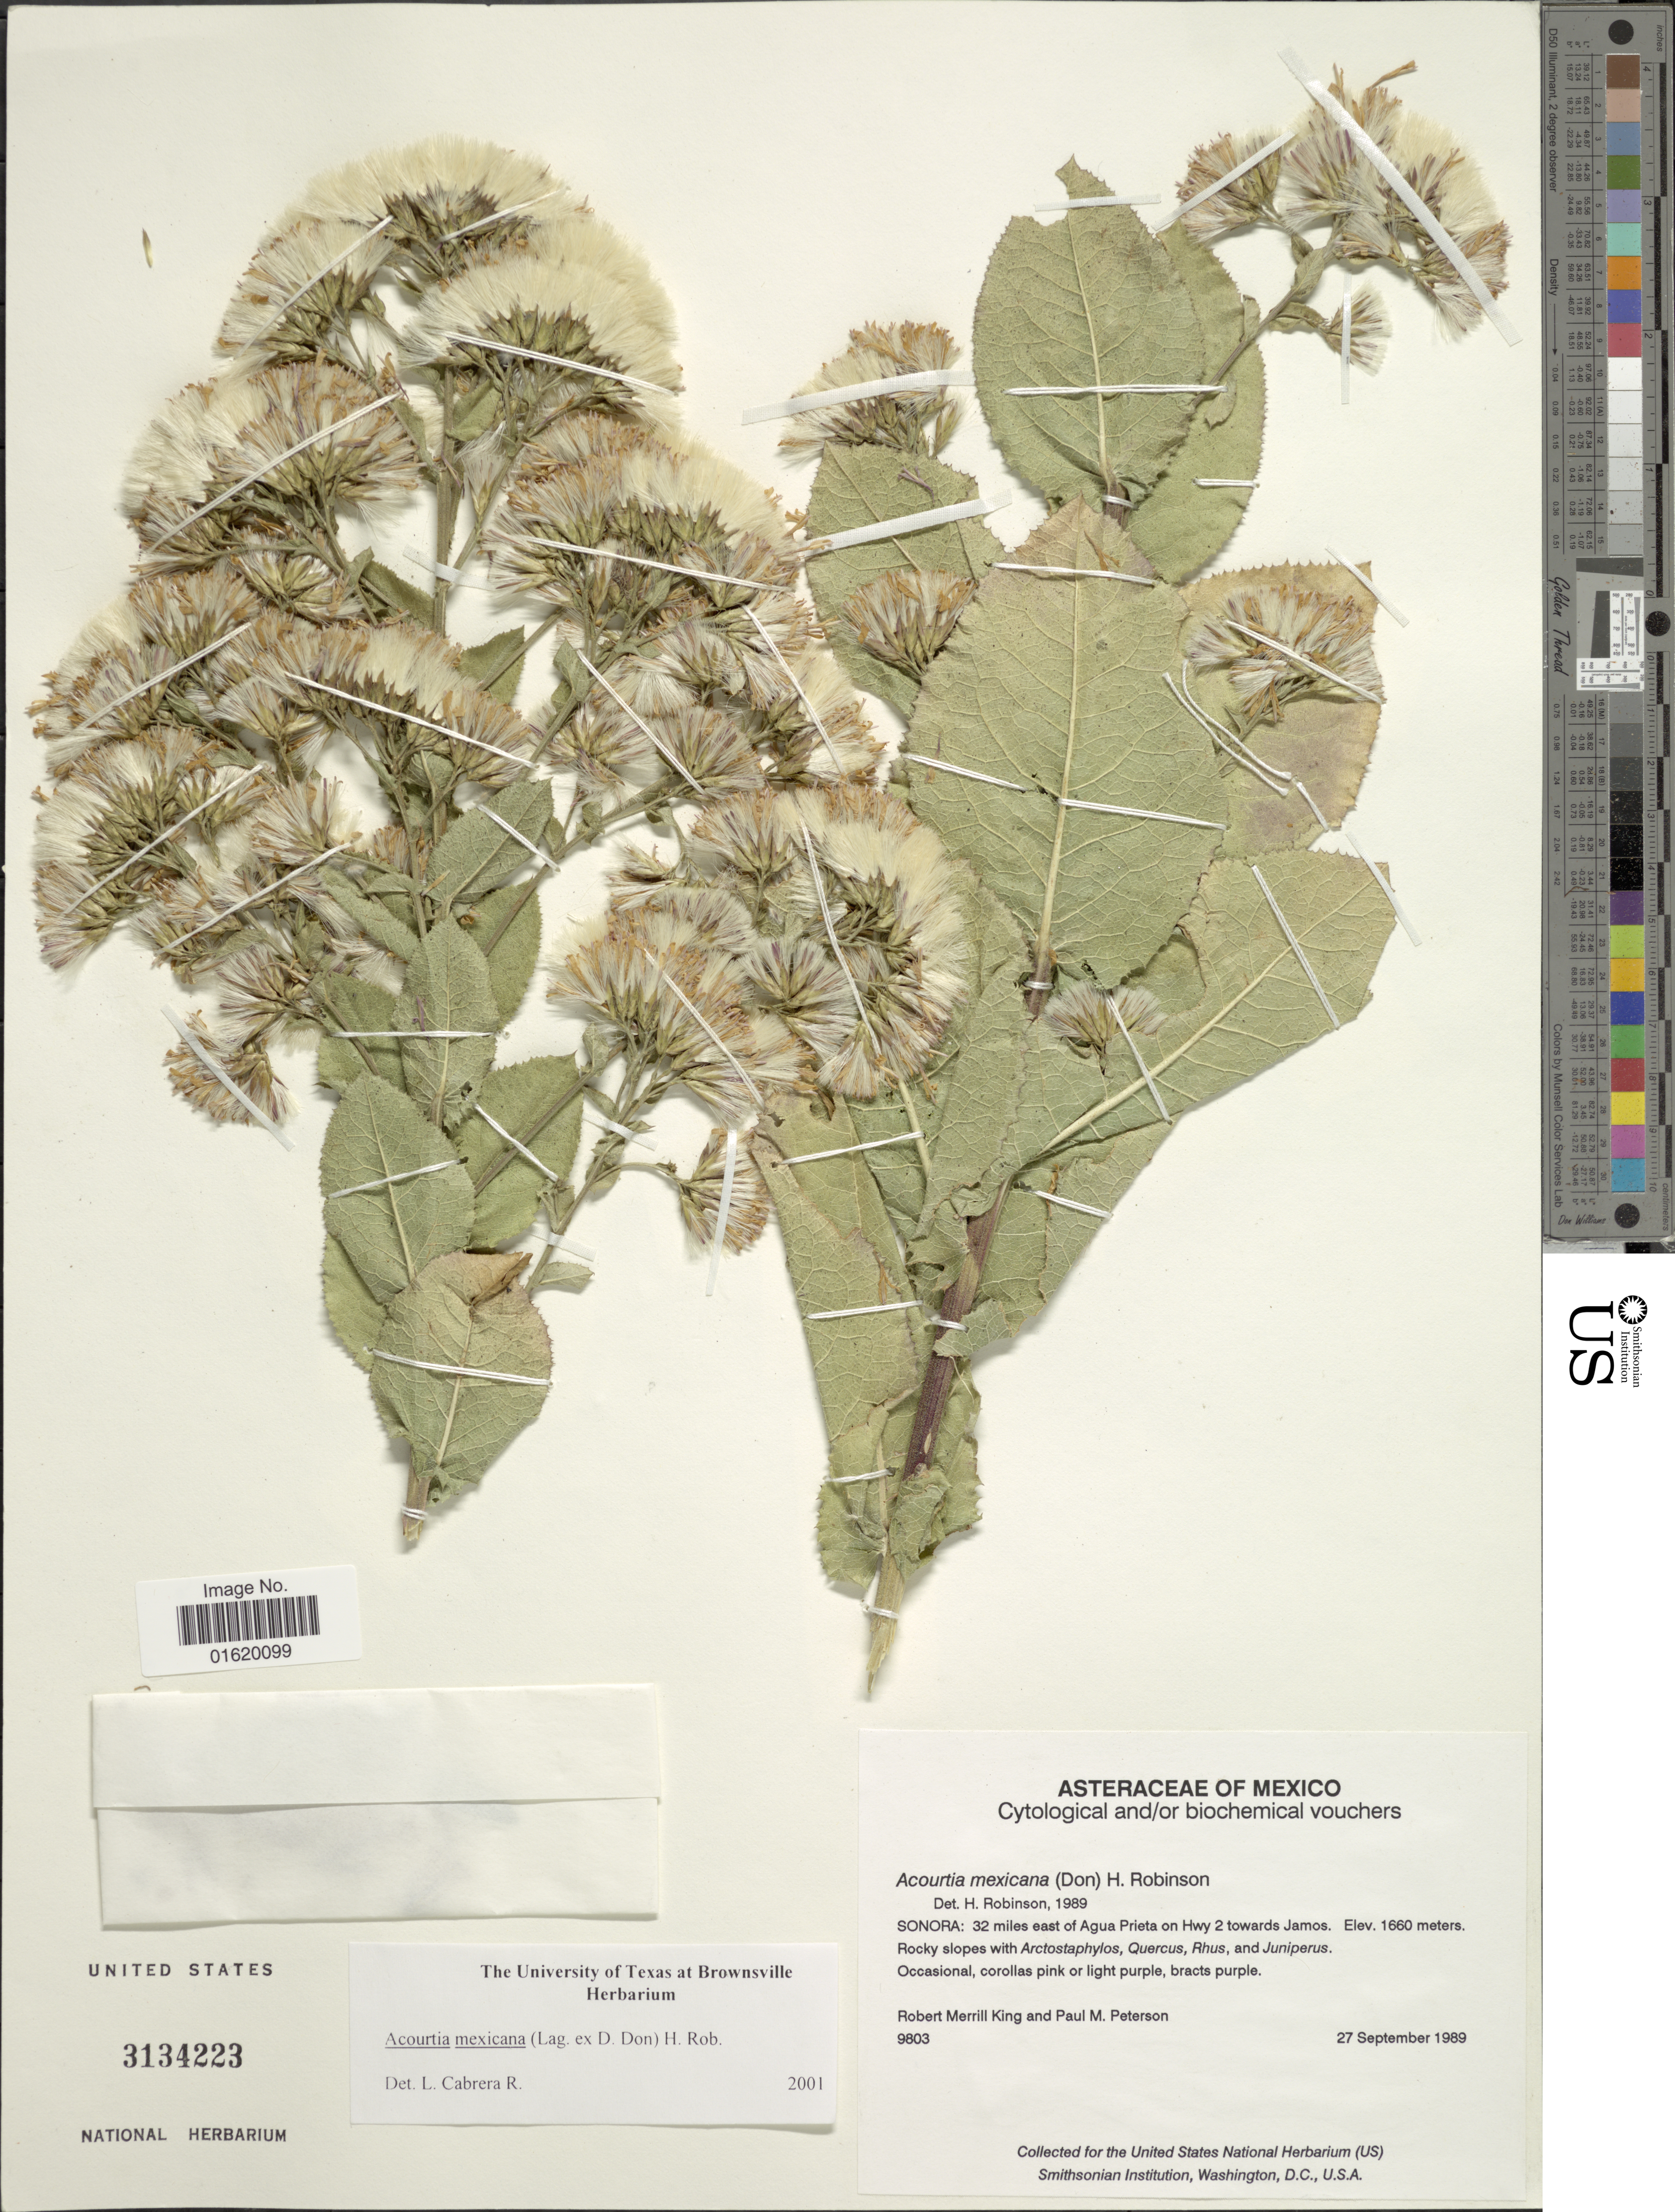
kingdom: Plantae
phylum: Tracheophyta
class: Magnoliopsida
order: Asterales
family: Asteraceae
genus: Acourtia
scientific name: Acourtia mexicana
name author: (Lag. ex D. Don) H. Rob.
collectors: R. M. King & P. M. Peterson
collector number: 9803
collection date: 1989-09-27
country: Mexico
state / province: Sonora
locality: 32 miles east of Agua Prieta on Hwy 2 towards Jamos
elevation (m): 1660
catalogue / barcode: US 3134223